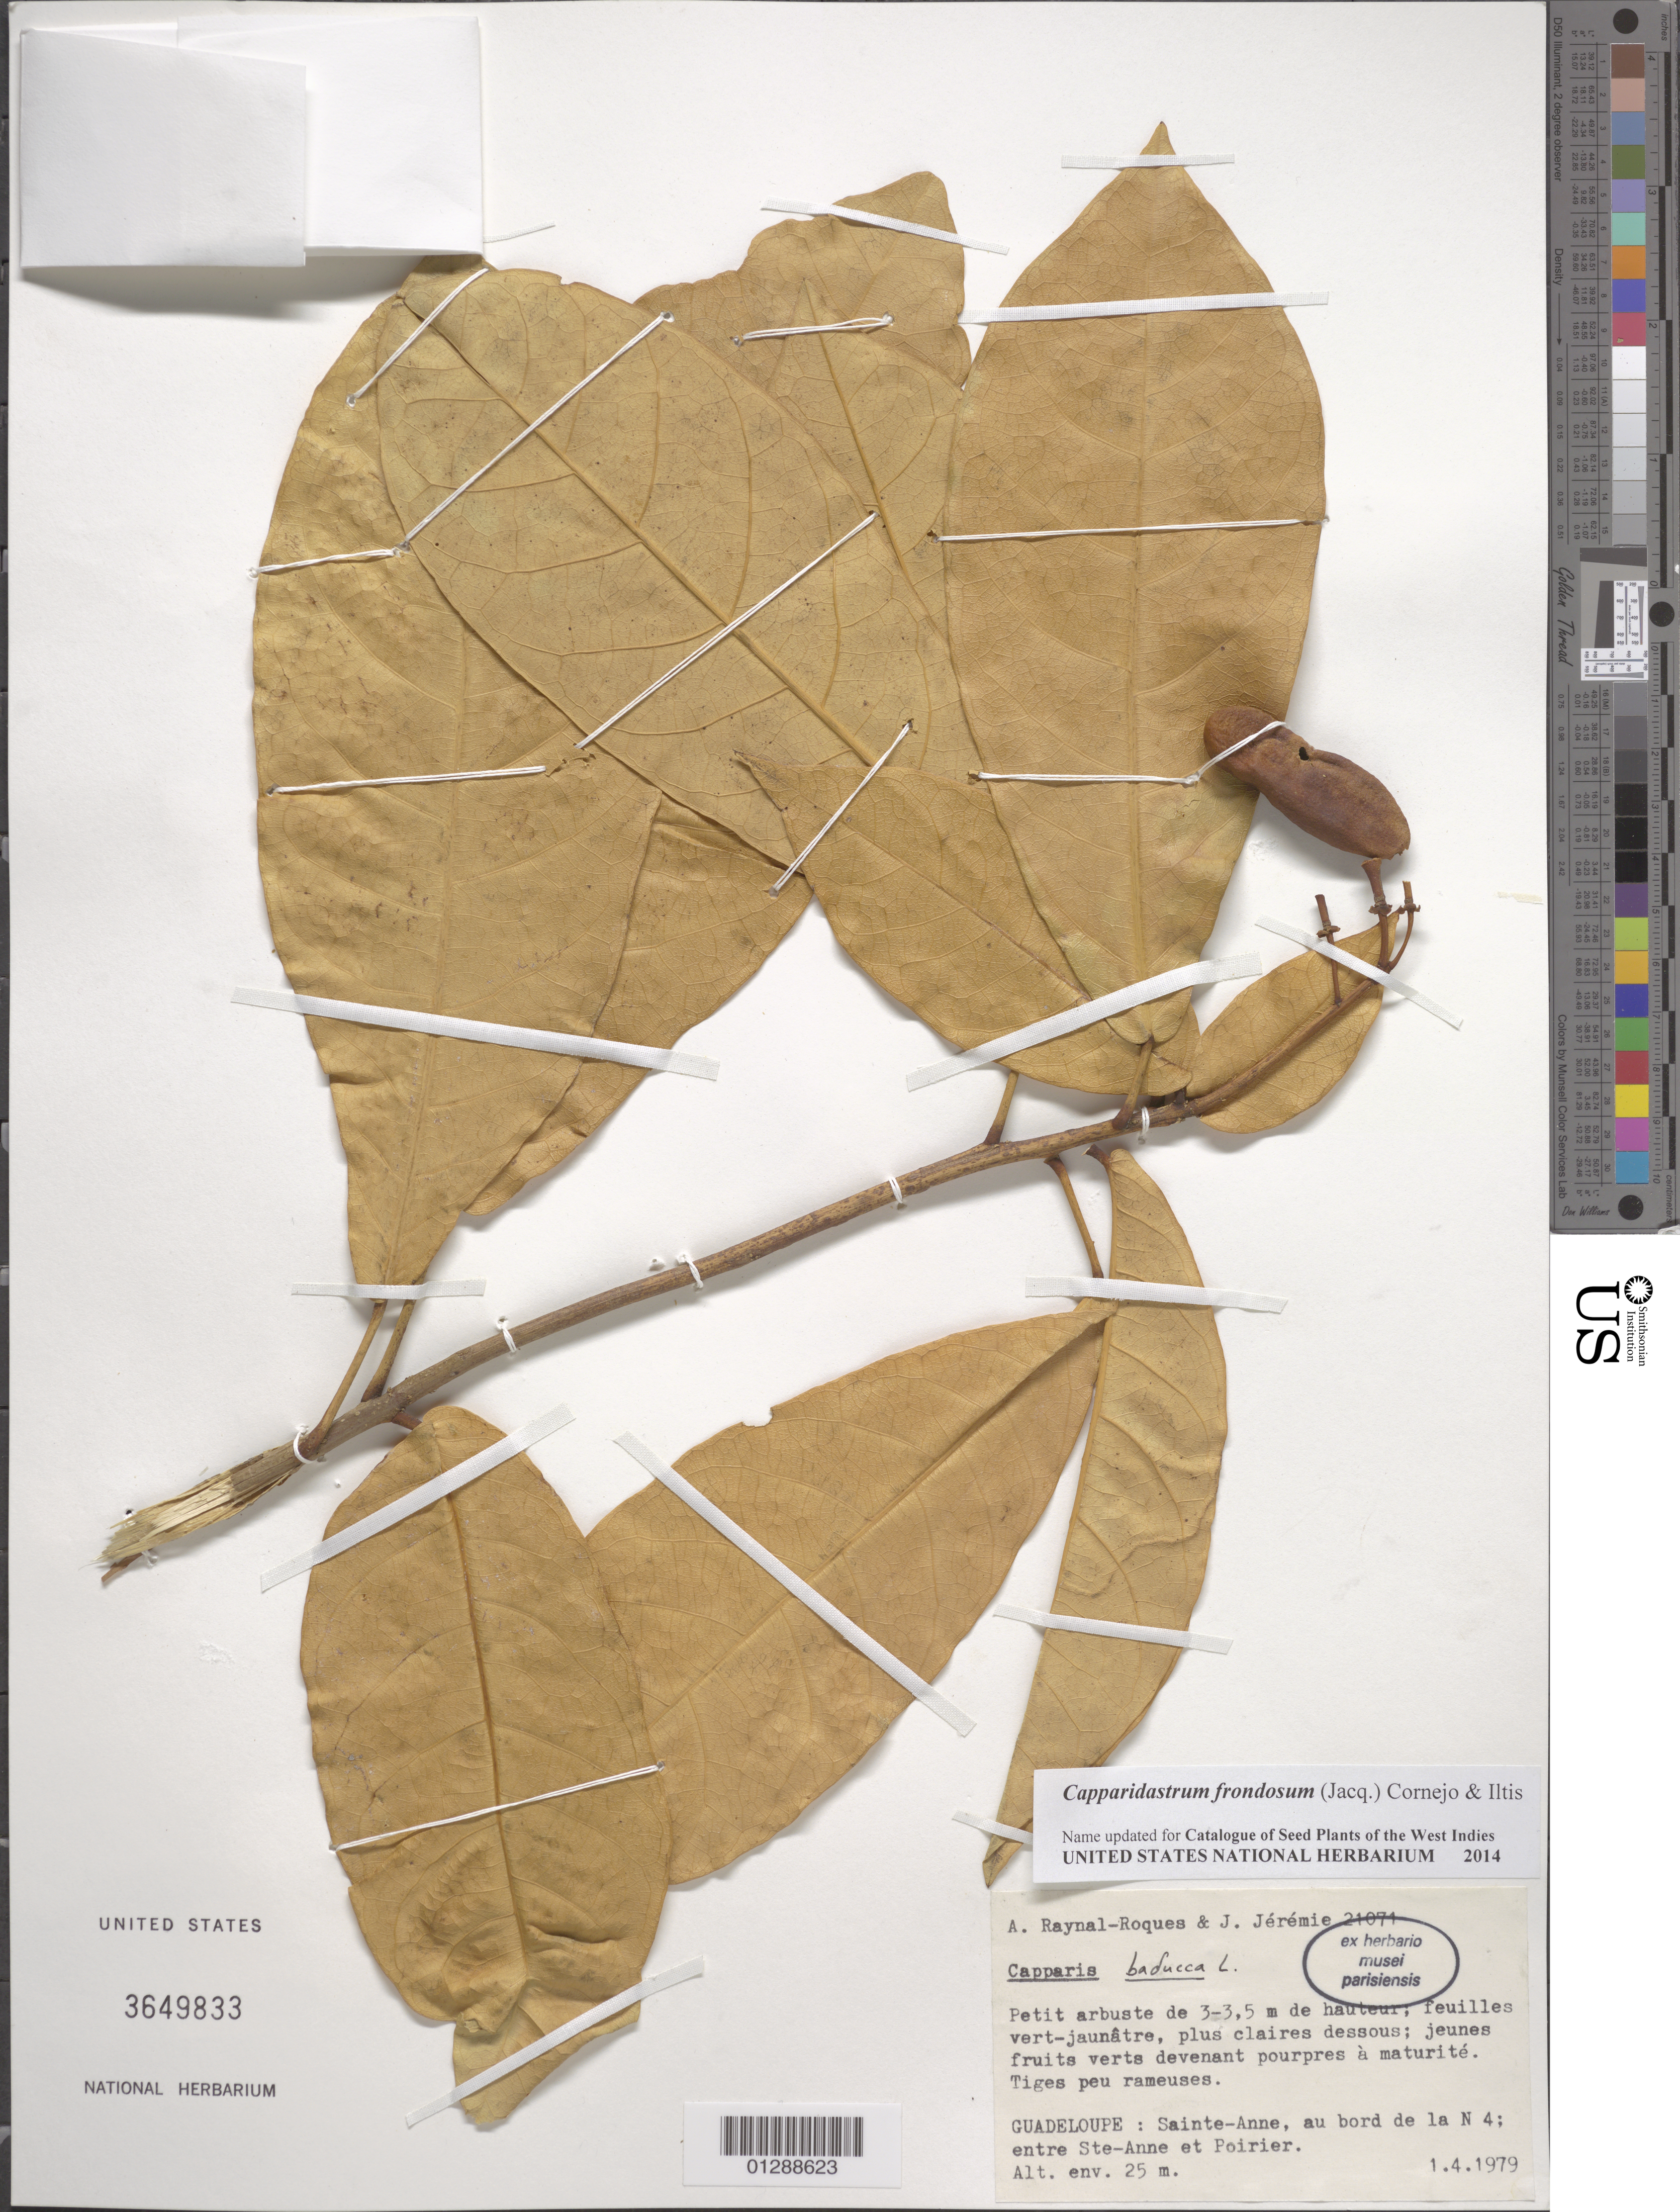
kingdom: Plantae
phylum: Tracheophyta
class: Magnoliopsida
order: Brassicales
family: Capparaceae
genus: Capparidastrum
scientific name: Capparidastrum frondosum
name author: (Jacq.) Cornejo & Iltis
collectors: A. M. Raynal & J. Jérémie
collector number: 21071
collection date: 1979-04-01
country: Guadeloupe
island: Grand Terre Island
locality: St. Anne. Au bord de la N4; entre Ste-Anne et Poirier.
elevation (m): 25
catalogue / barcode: US 3649833